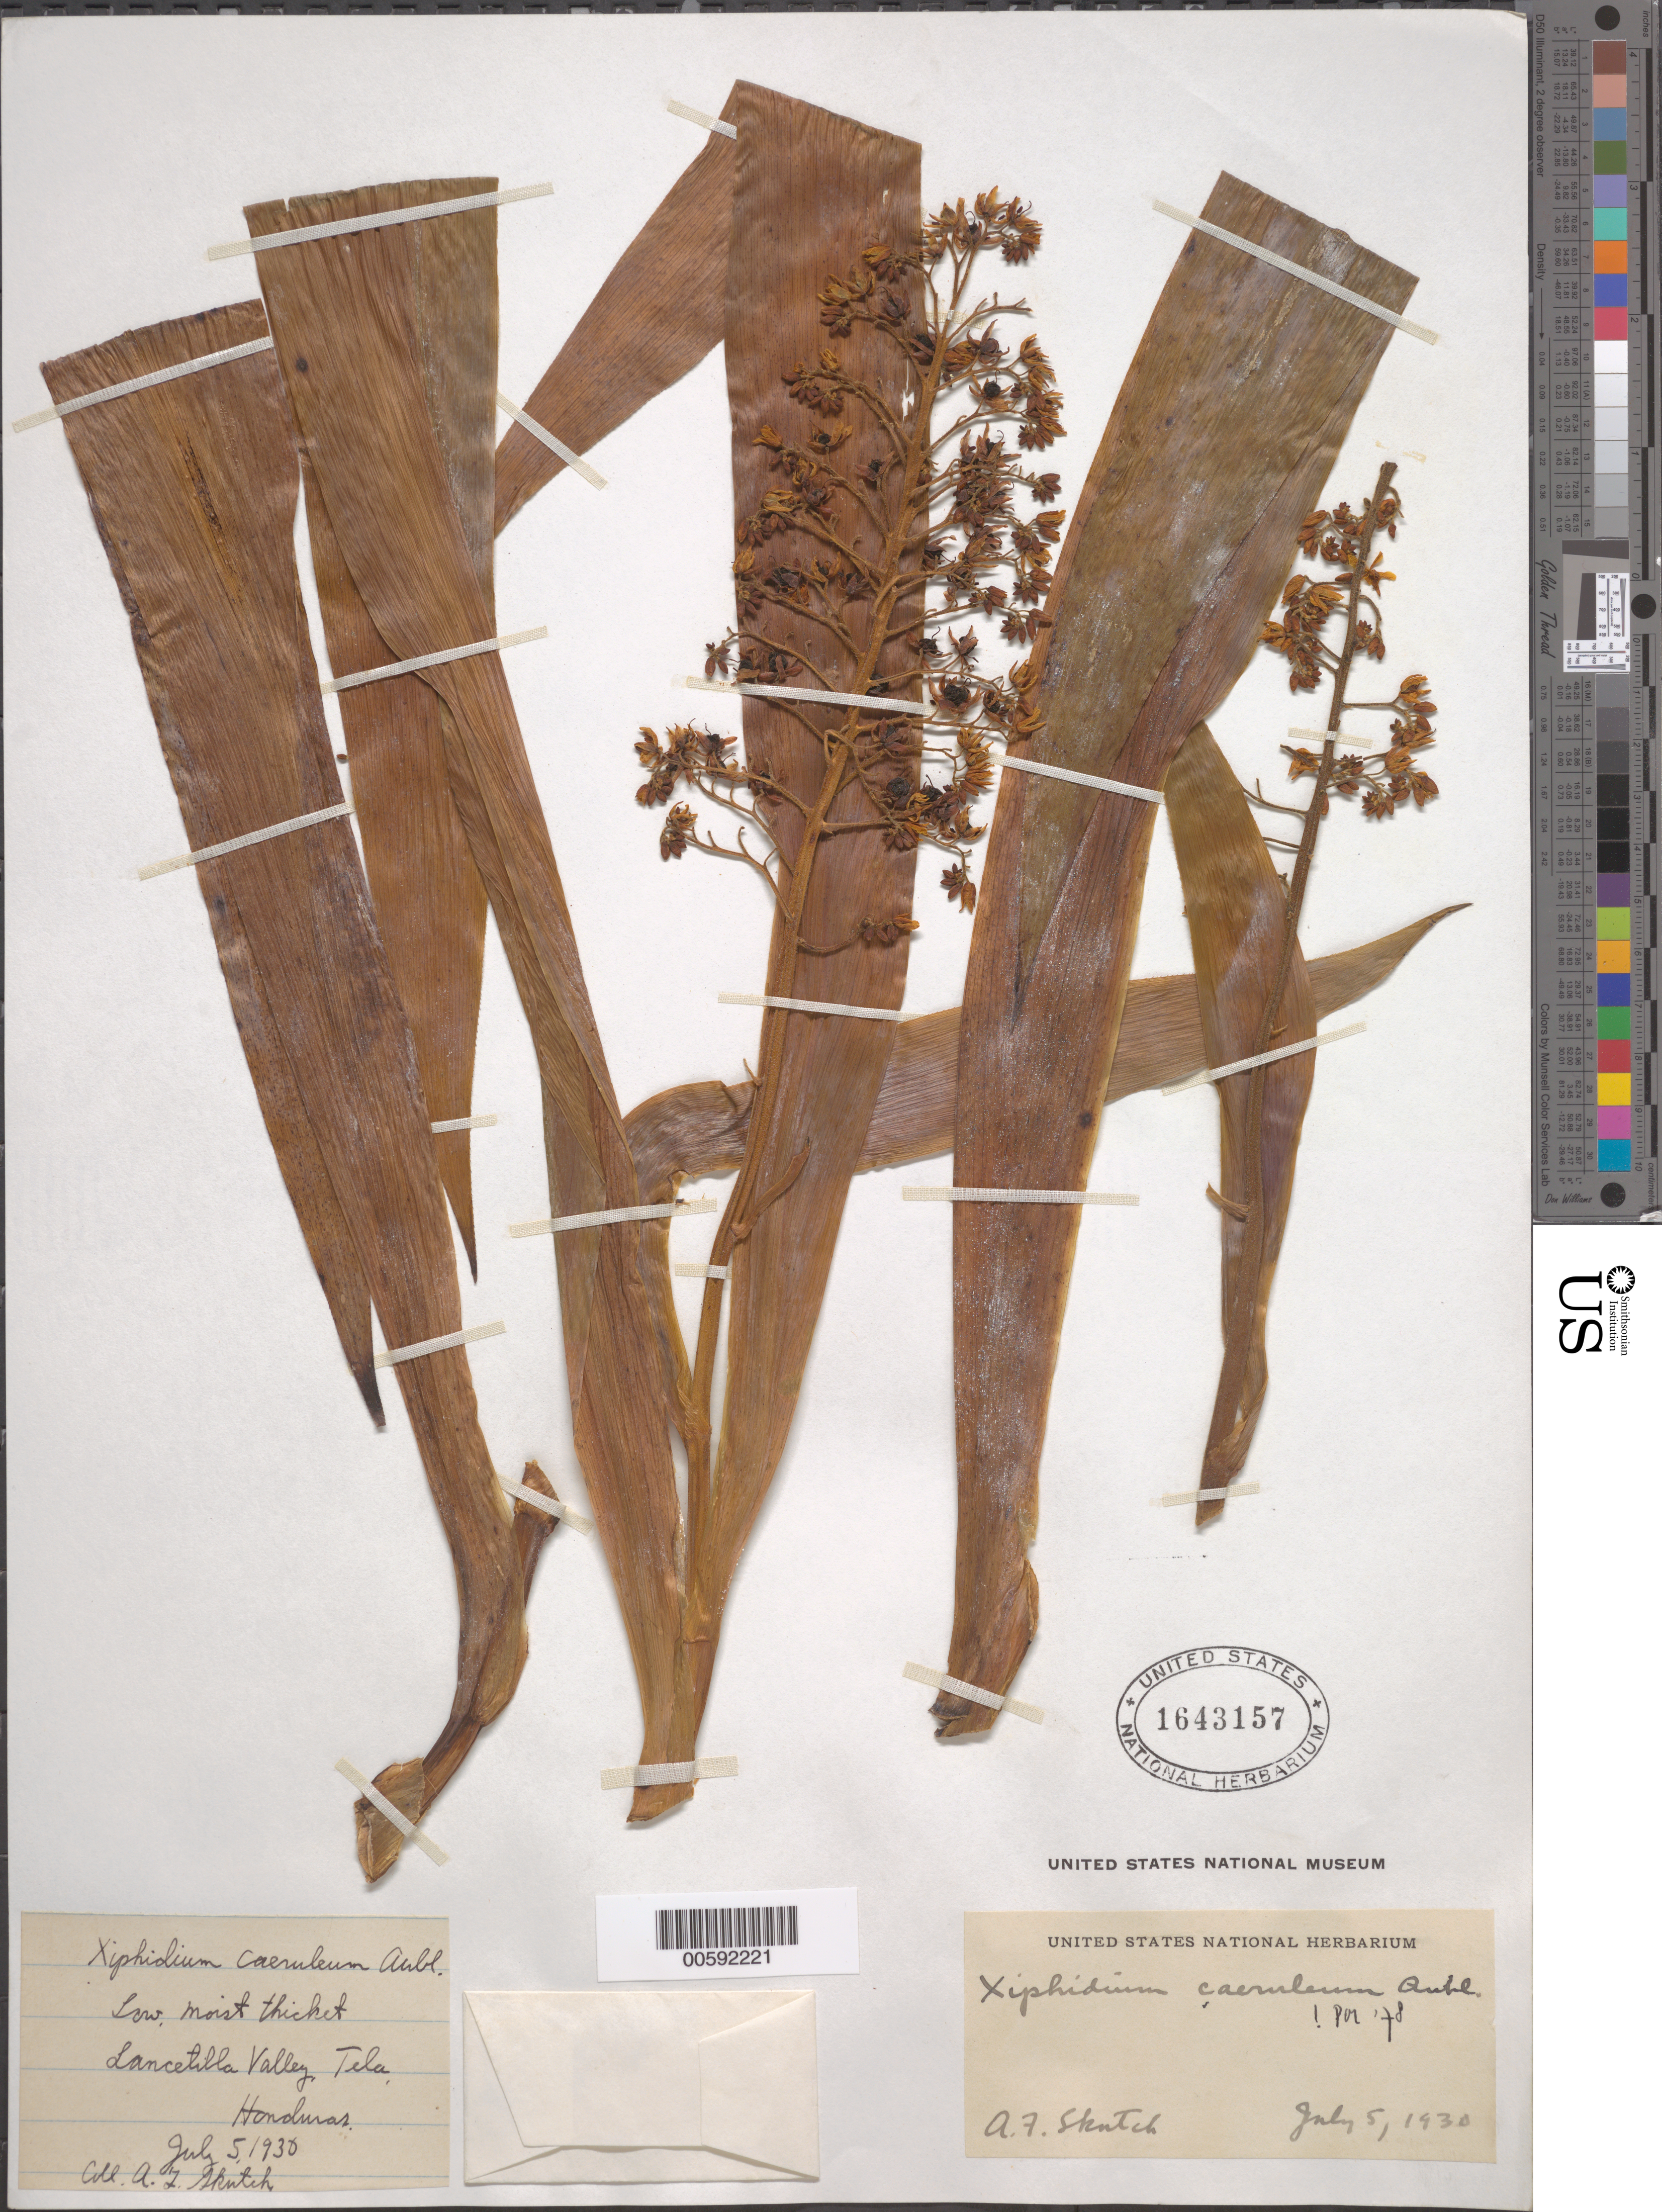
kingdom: Plantae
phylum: Tracheophyta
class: Liliopsida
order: Commelinales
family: Haemodoraceae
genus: Xiphidium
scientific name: Xiphidium caeruleum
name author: Aubl.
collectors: A. F. Skutch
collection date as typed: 05 Jul 1930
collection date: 1930-07-05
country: Honduras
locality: Lancetilla Valley, Tela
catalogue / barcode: US 1643157